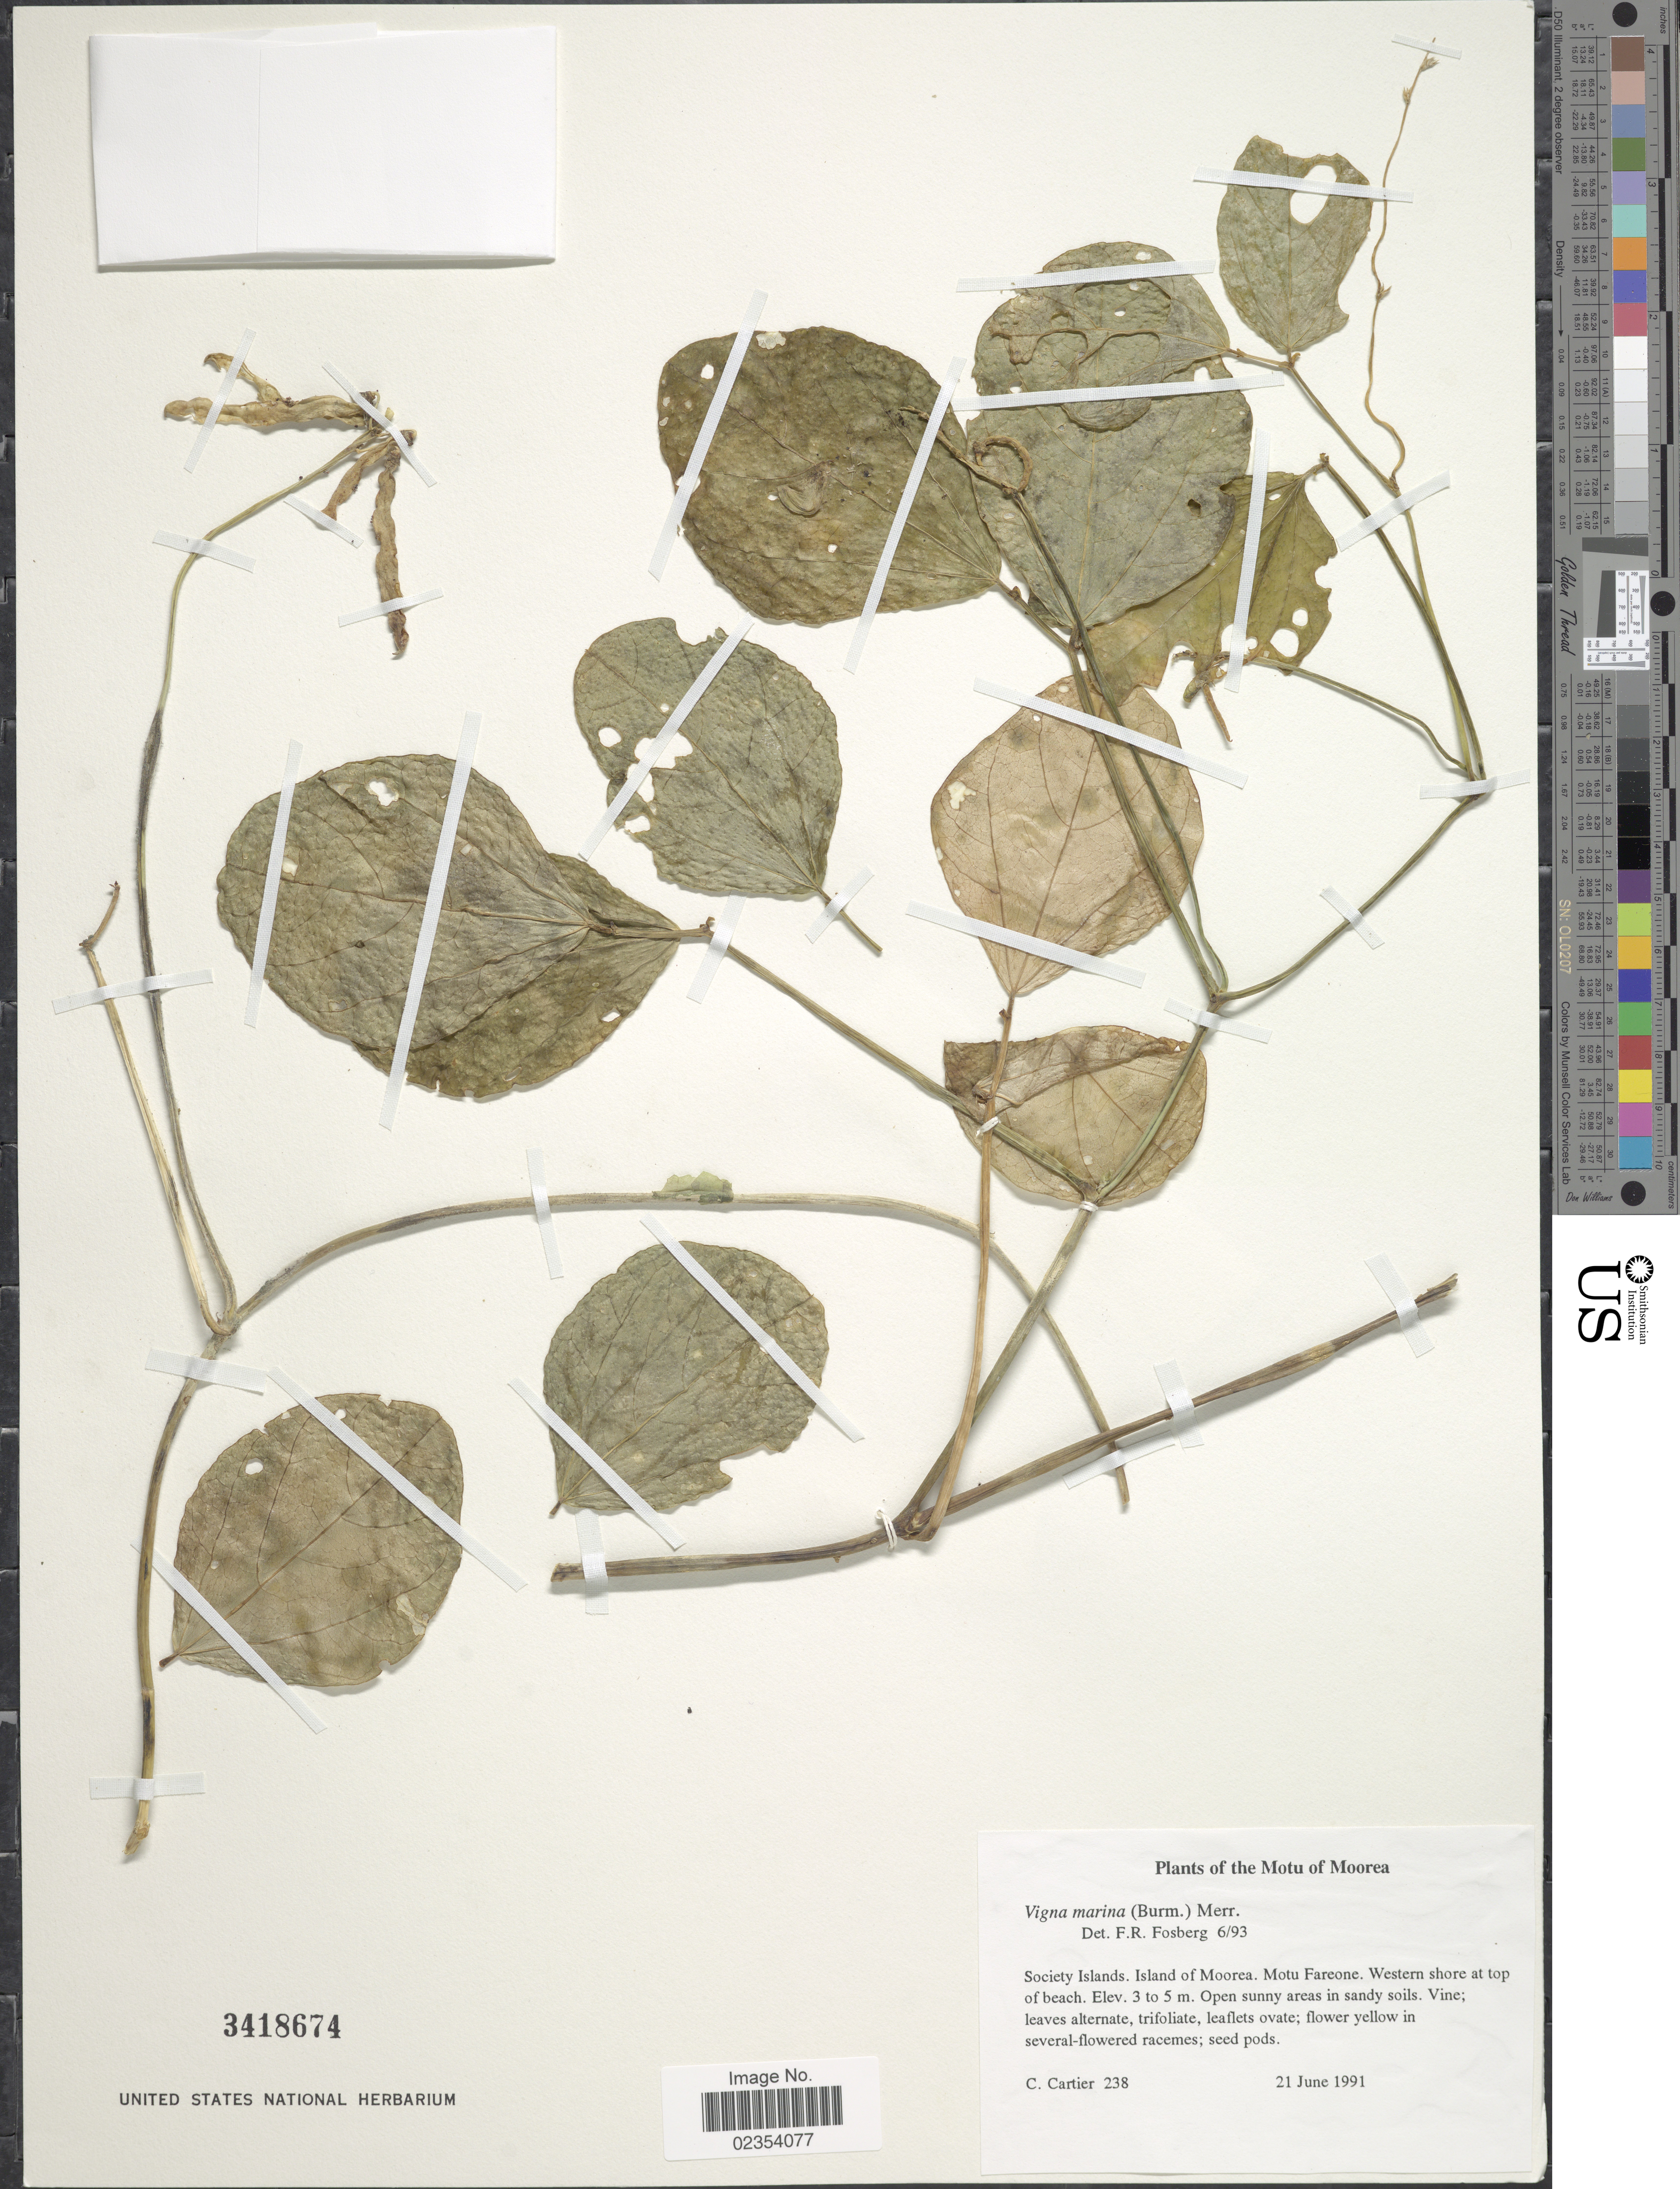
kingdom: Plantae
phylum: Tracheophyta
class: Magnoliopsida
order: Fabales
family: Fabaceae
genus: Vigna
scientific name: Vigna marina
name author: (Burm.) Merr.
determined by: Fosberg, F. R.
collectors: C. Cartier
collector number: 238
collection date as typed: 21 Jun 1991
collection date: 1991-06-21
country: French Polynesia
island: Moorea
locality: Western shore at top of beach, Fareone [Society Is.]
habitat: Open sunny areas in sandy soils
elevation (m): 1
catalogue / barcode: US 3418674